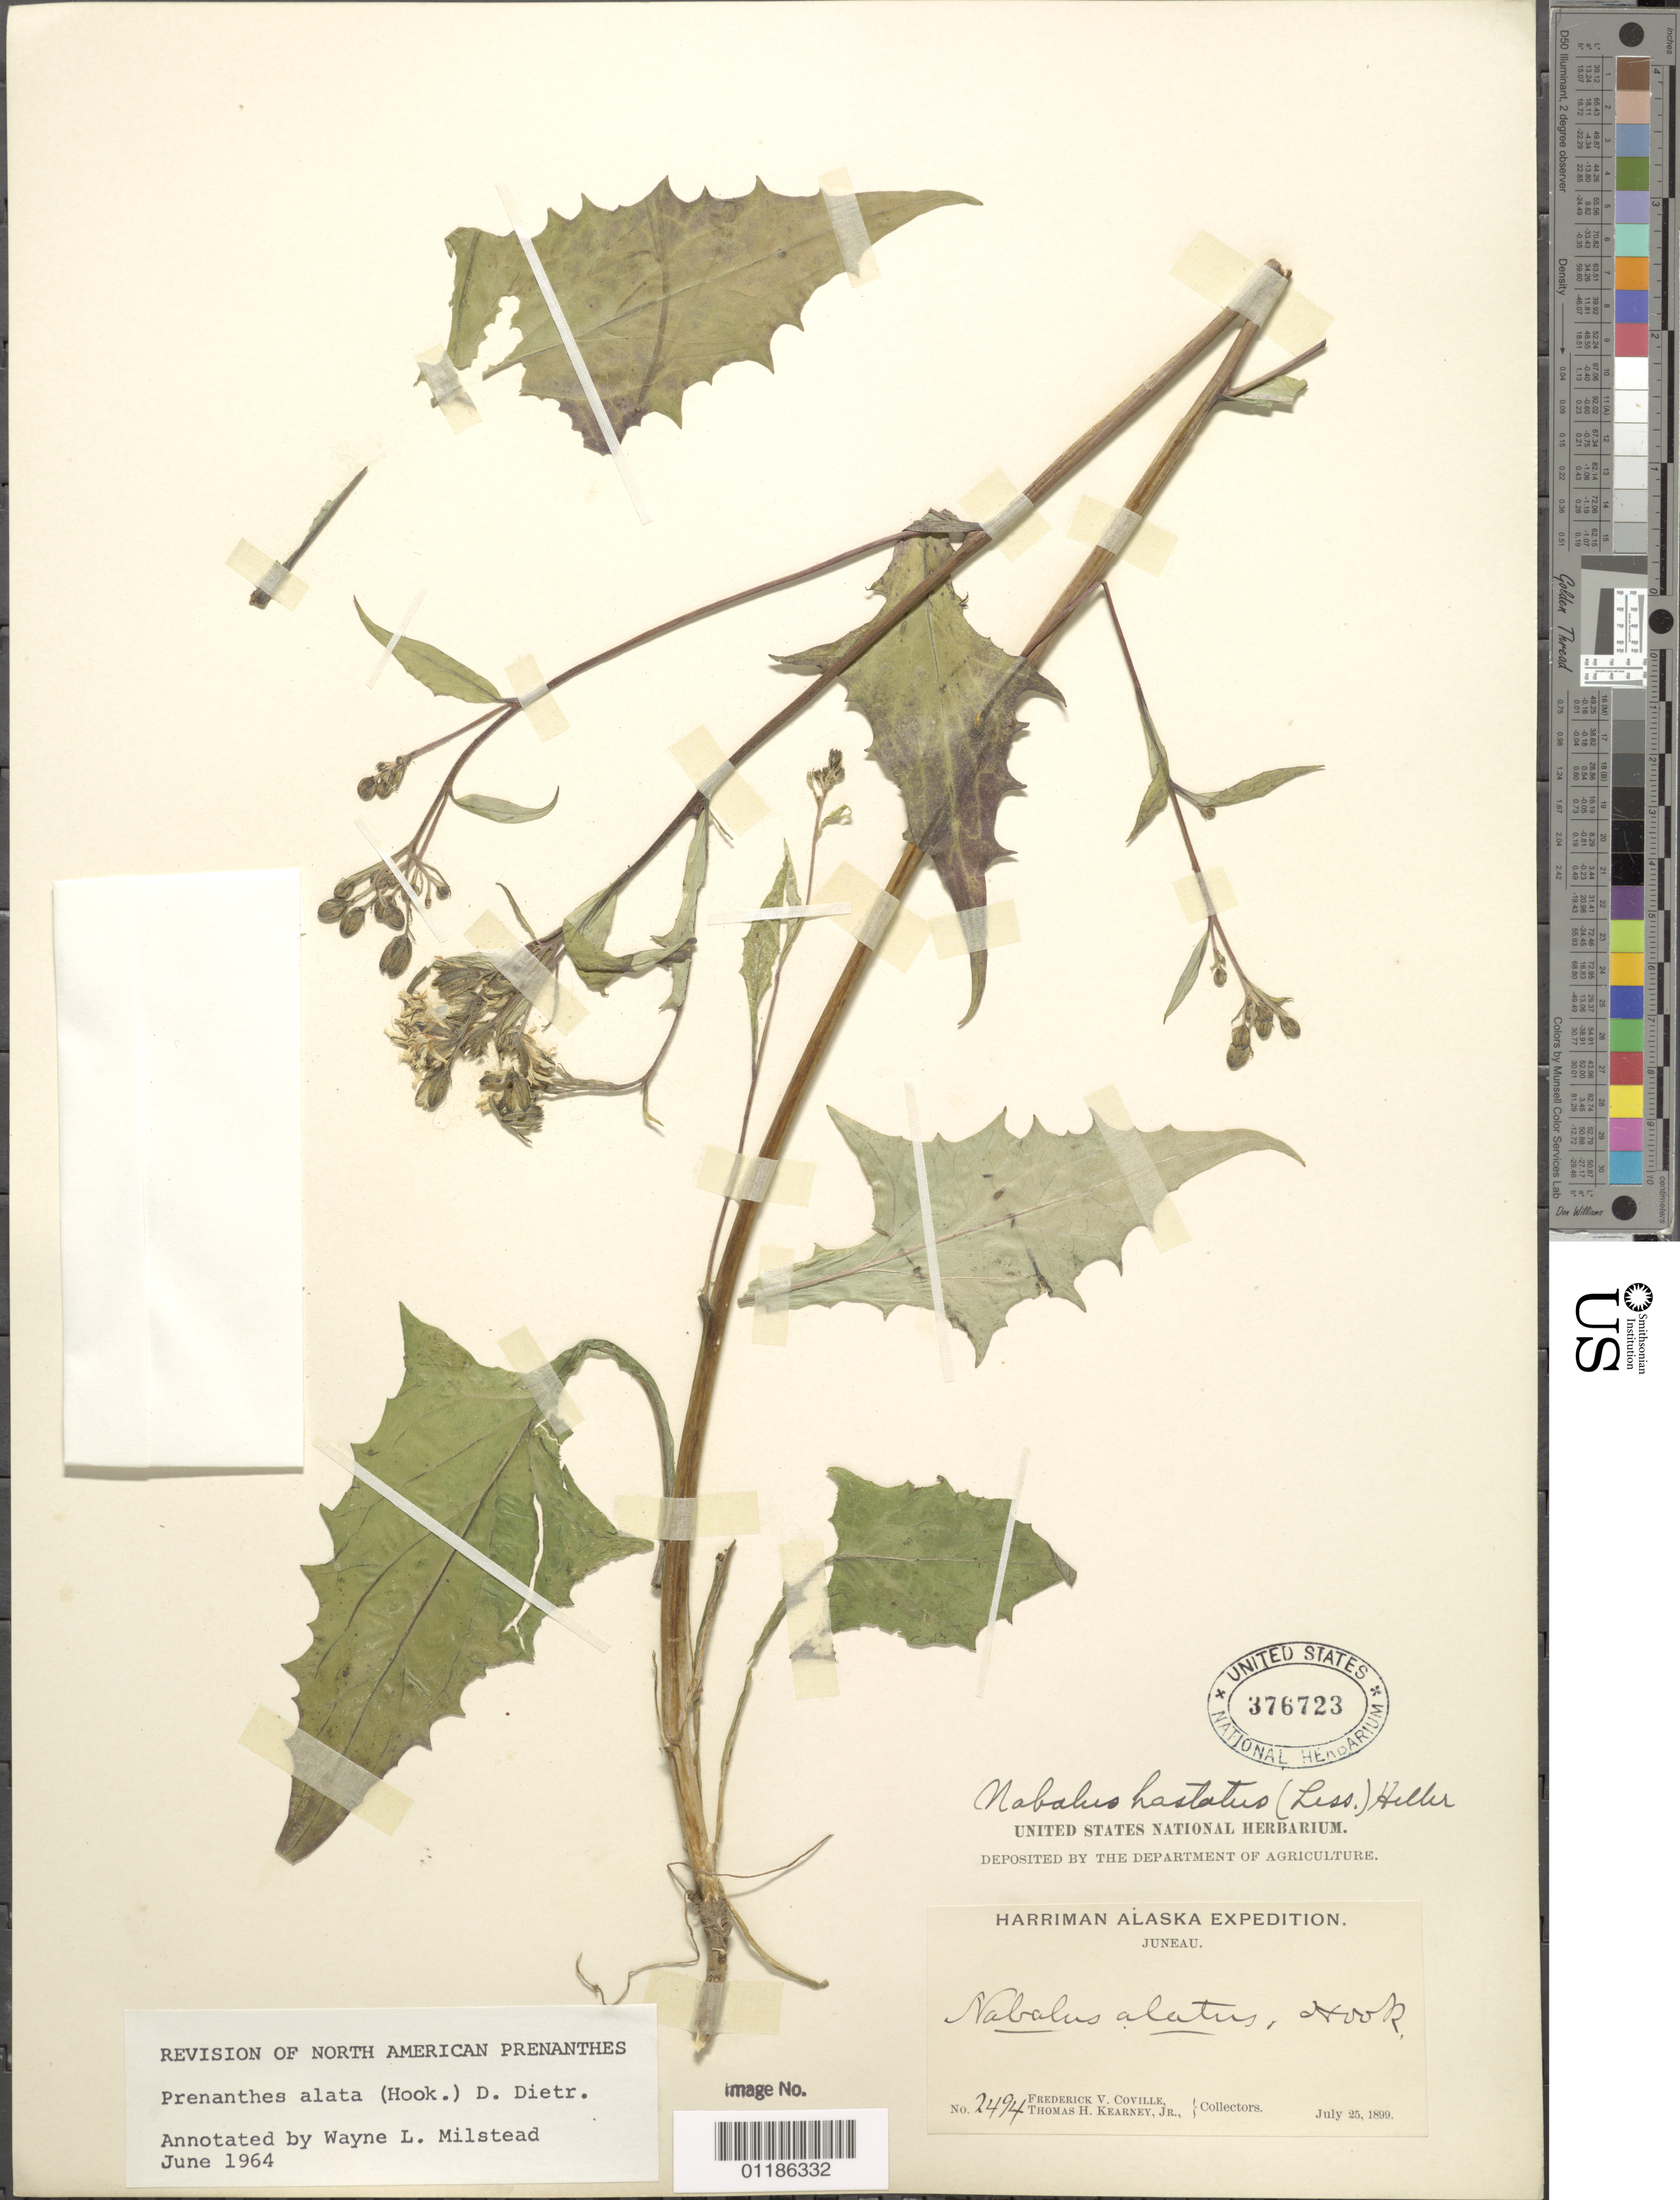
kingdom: Plantae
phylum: Tracheophyta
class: Magnoliopsida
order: Asterales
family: Asteraceae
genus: Nabalus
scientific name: Nabalus alatus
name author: Hook.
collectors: F. V. Coville & T. H. Kearney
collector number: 2494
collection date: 1899-07-25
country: United States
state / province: Alaska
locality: Juneau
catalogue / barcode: US 376723